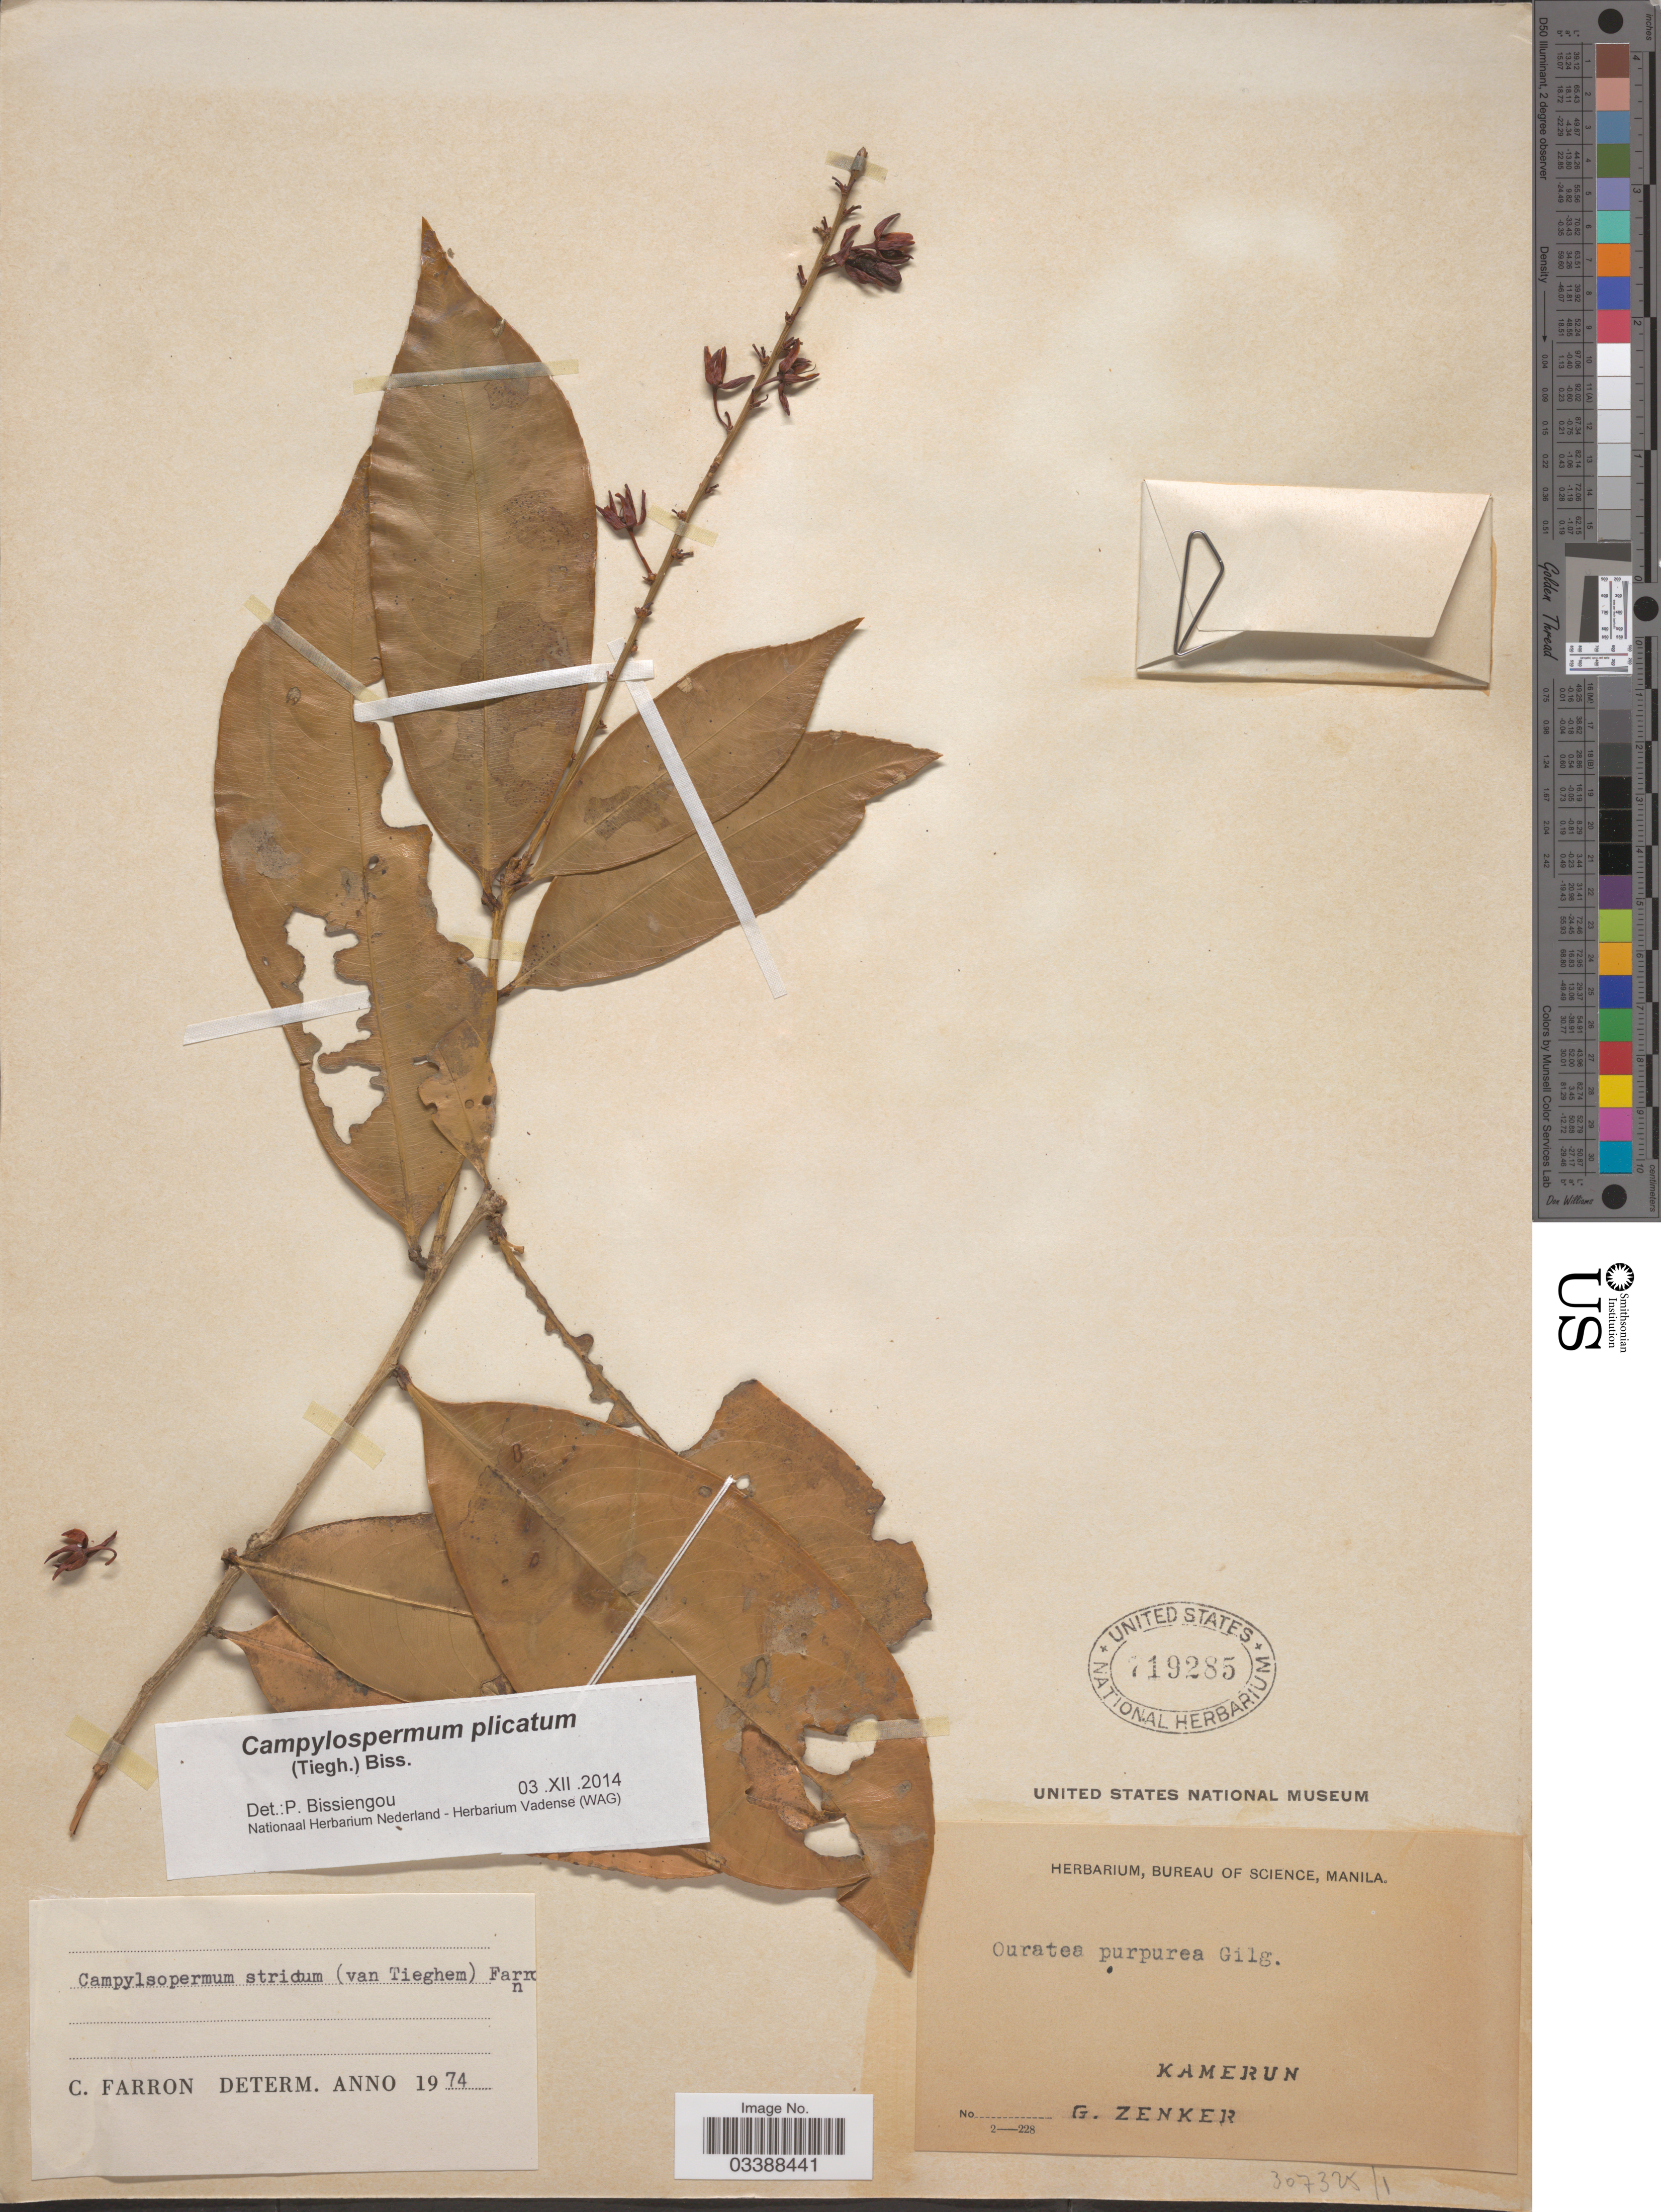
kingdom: Plantae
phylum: Tracheophyta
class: Magnoliopsida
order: Malpighiales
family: Ochnaceae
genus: Campylospermum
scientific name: Campylospermum plicatum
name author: Tiegh.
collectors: G. A. Zenker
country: Cameroon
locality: Kamerun.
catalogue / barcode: US 719285